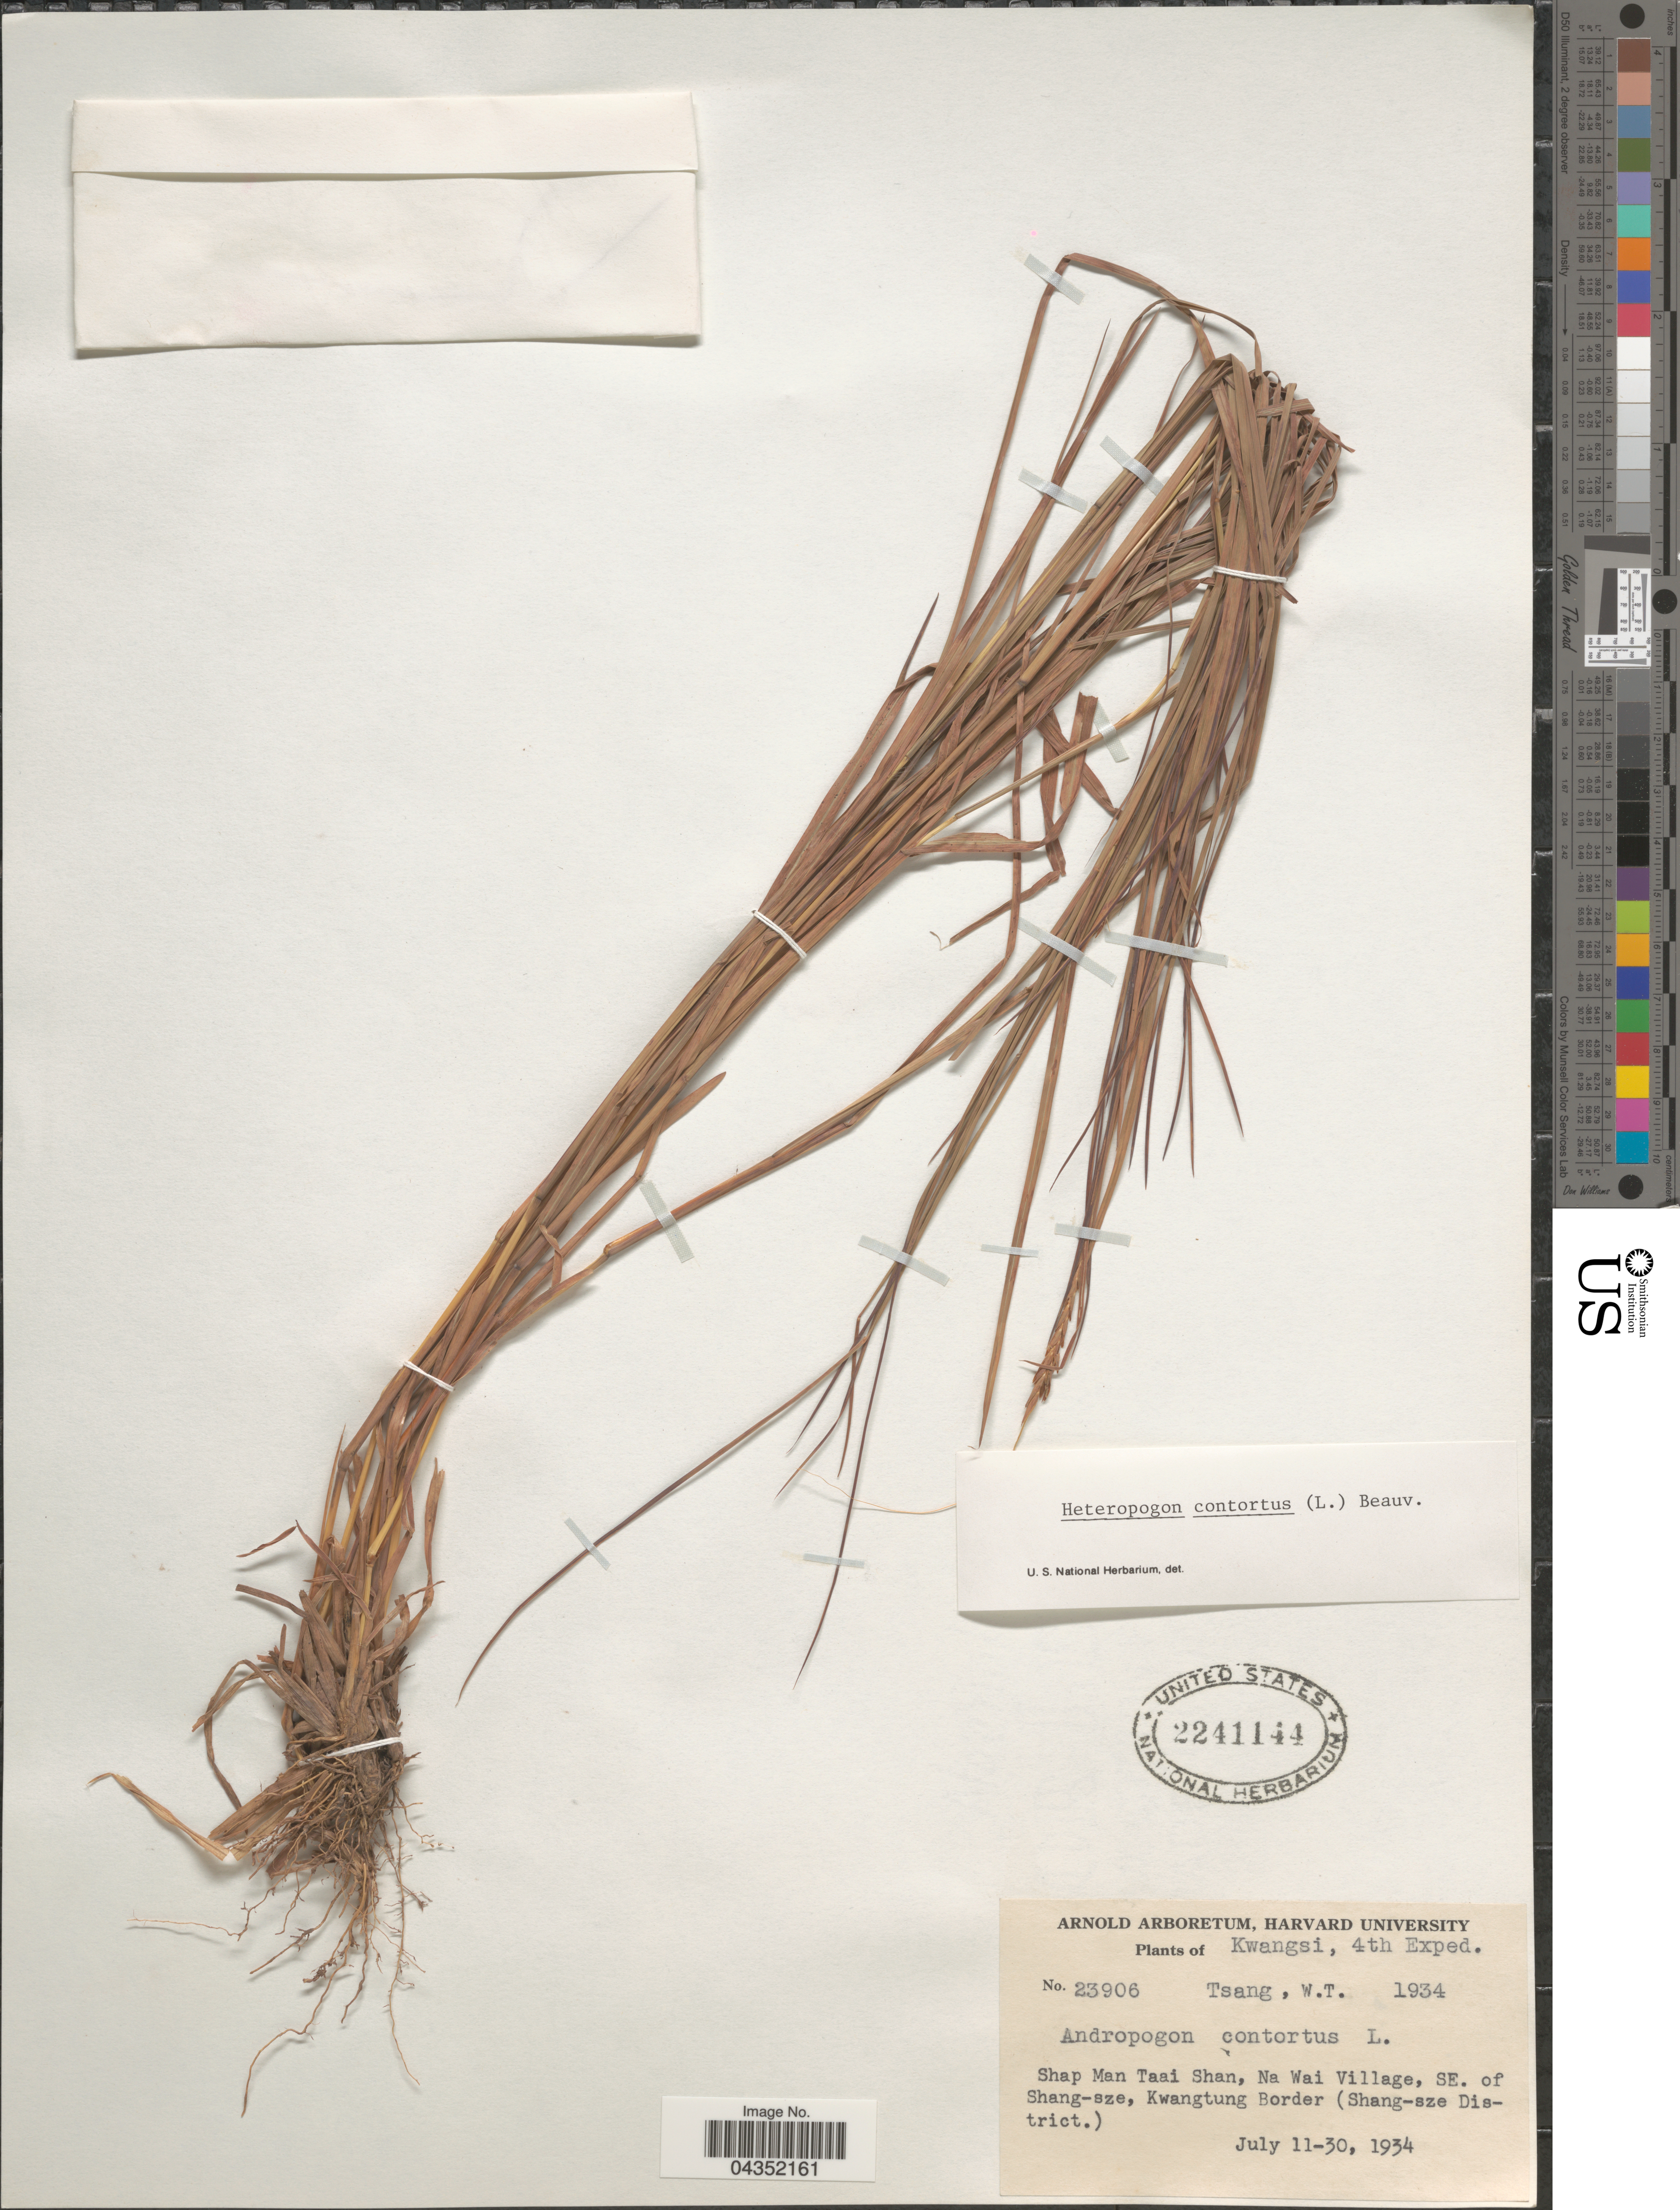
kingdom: Plantae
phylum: Tracheophyta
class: Liliopsida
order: Poales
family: Poaceae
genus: Heteropogon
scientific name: Heteropogon contortus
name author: (L.) P. Beauv. ex Roem. & Schult.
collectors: W. T. Tsang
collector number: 23906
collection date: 1934-07-11/1934-07-30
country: China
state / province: Guangxi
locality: Kwangsi, 4th Exped. Shap Man Taai Shan, Na Wai Village, SE. of Shang-sze, Kwangtung Border (Shang-sze District.).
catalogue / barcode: US 2241144